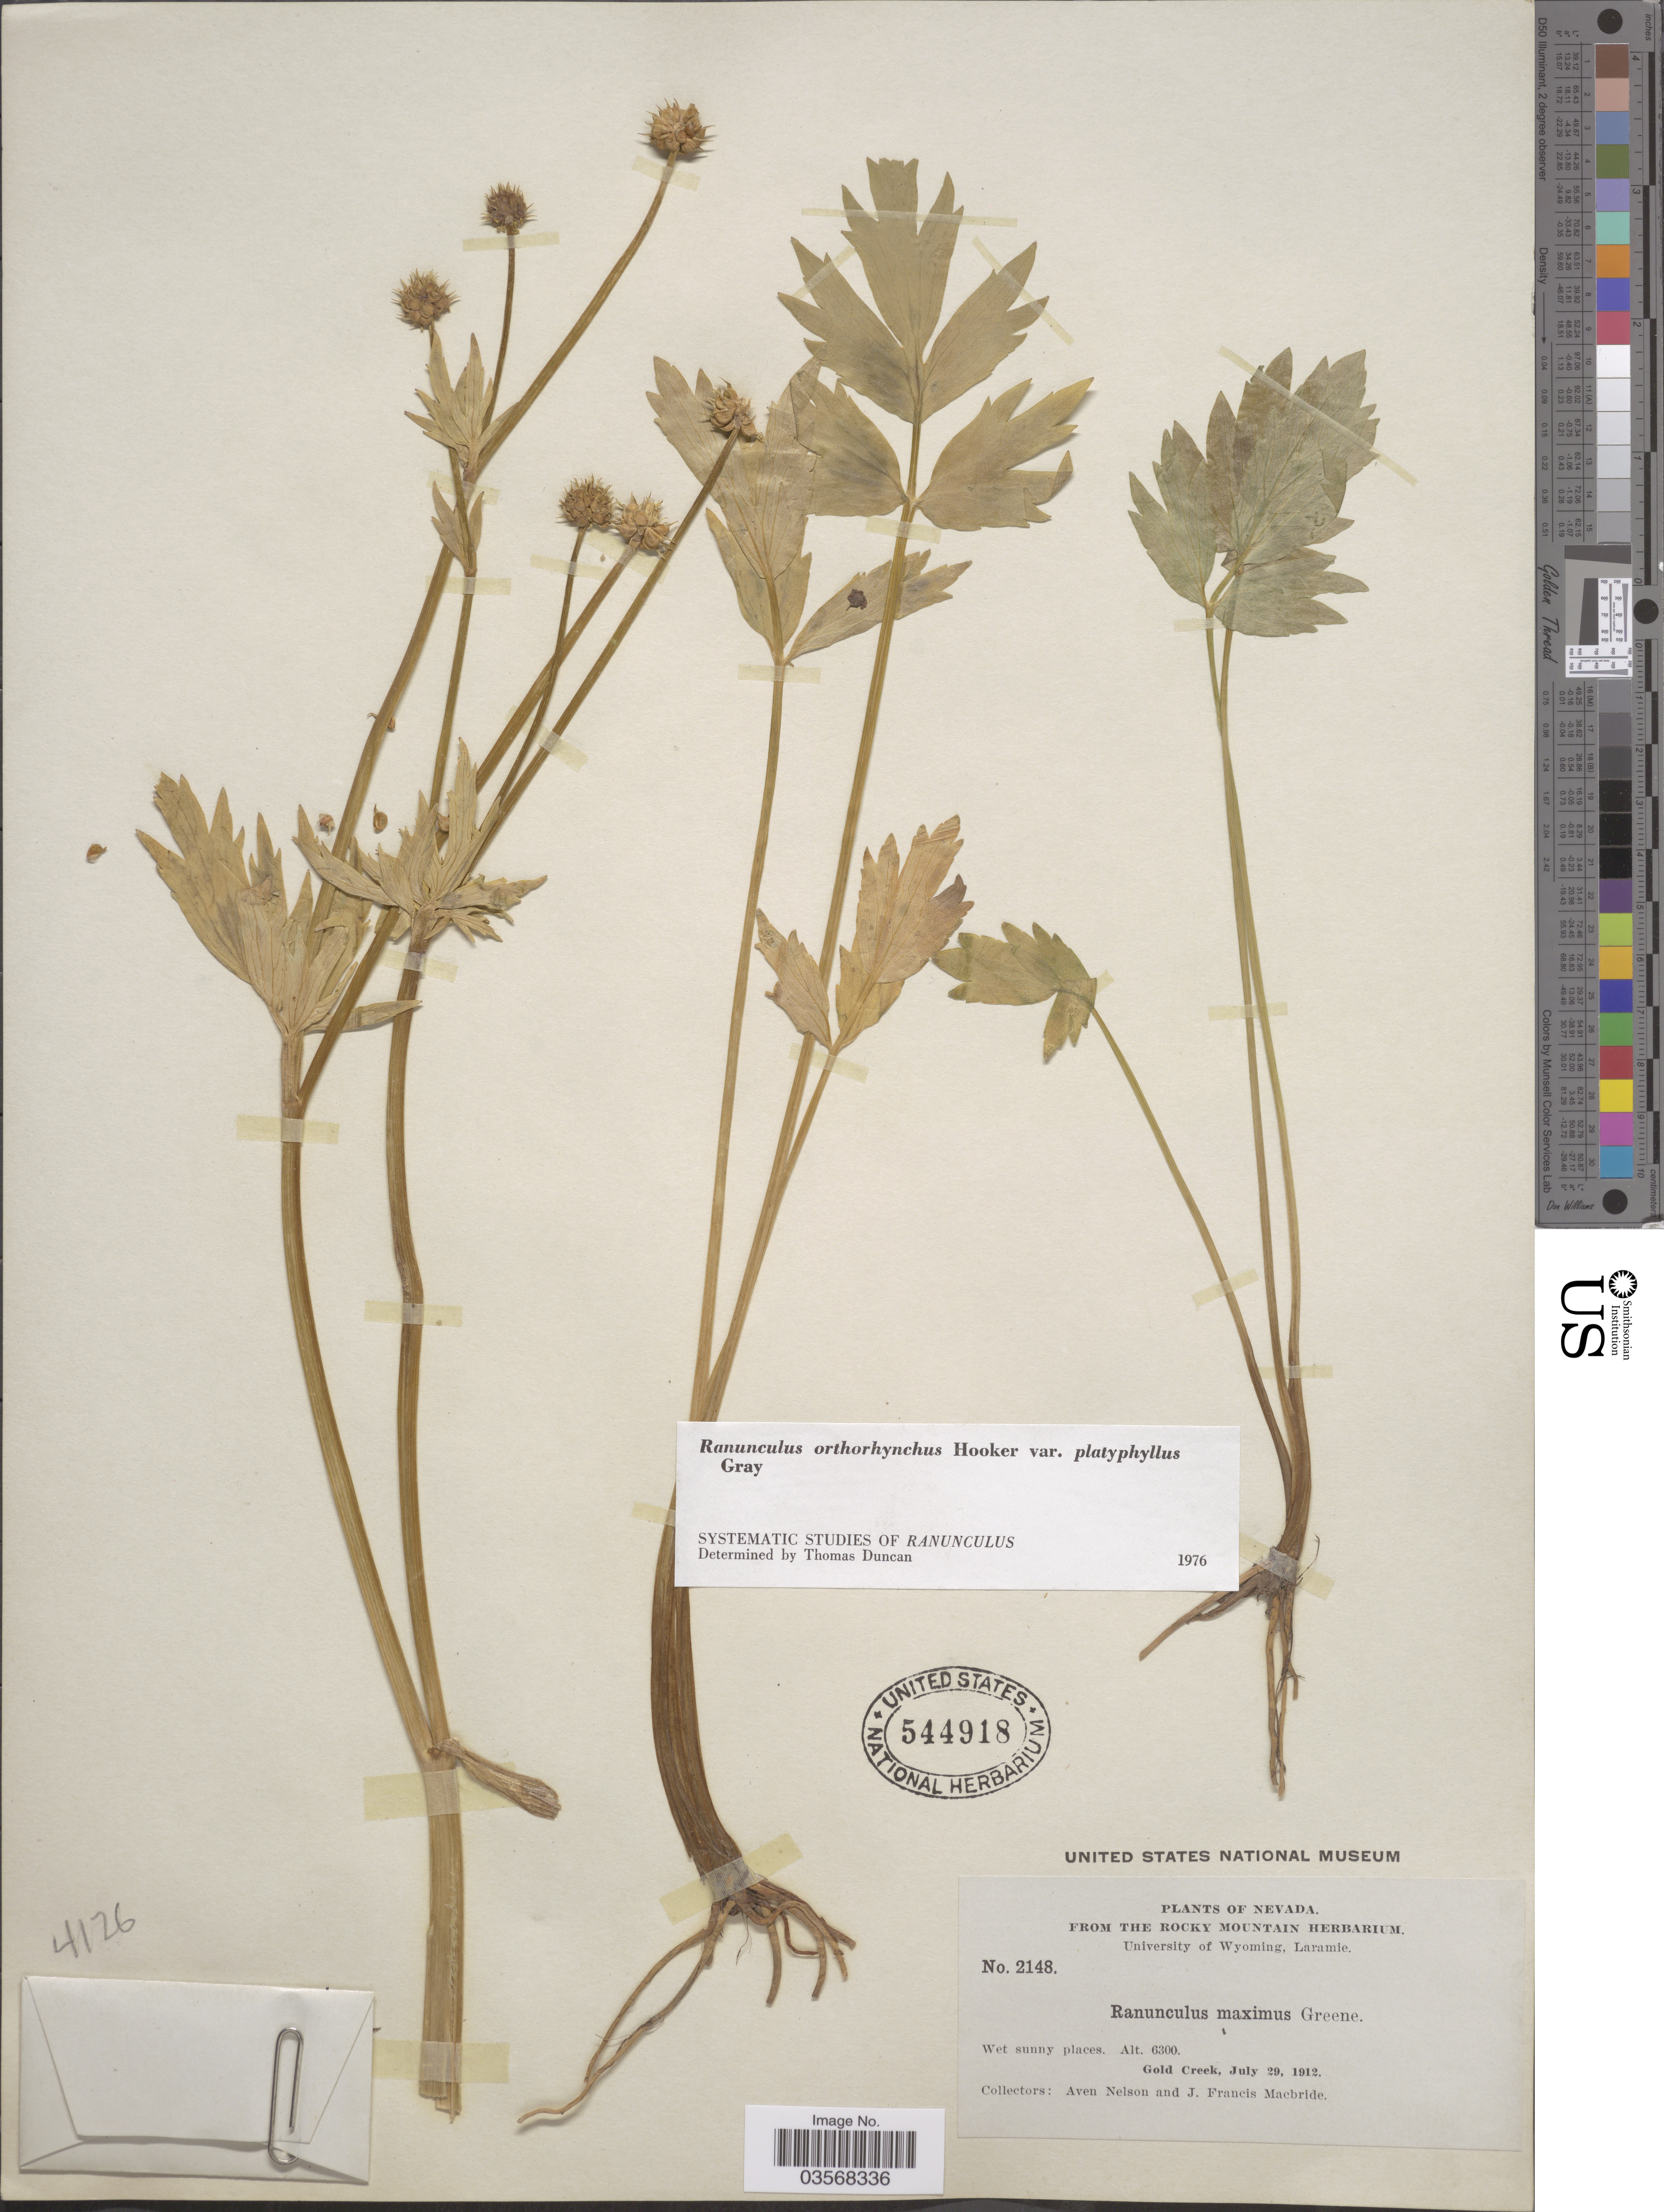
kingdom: Plantae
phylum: Tracheophyta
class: Magnoliopsida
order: Ranunculales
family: Ranunculaceae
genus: Ranunculus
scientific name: Ranunculus orthorhynchus var. platyphyllus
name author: A. Gray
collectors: A. Nelson & J. F. Macbride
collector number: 2148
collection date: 1912-07-29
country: United States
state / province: Nevada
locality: Gold Creek.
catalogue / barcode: US 544918